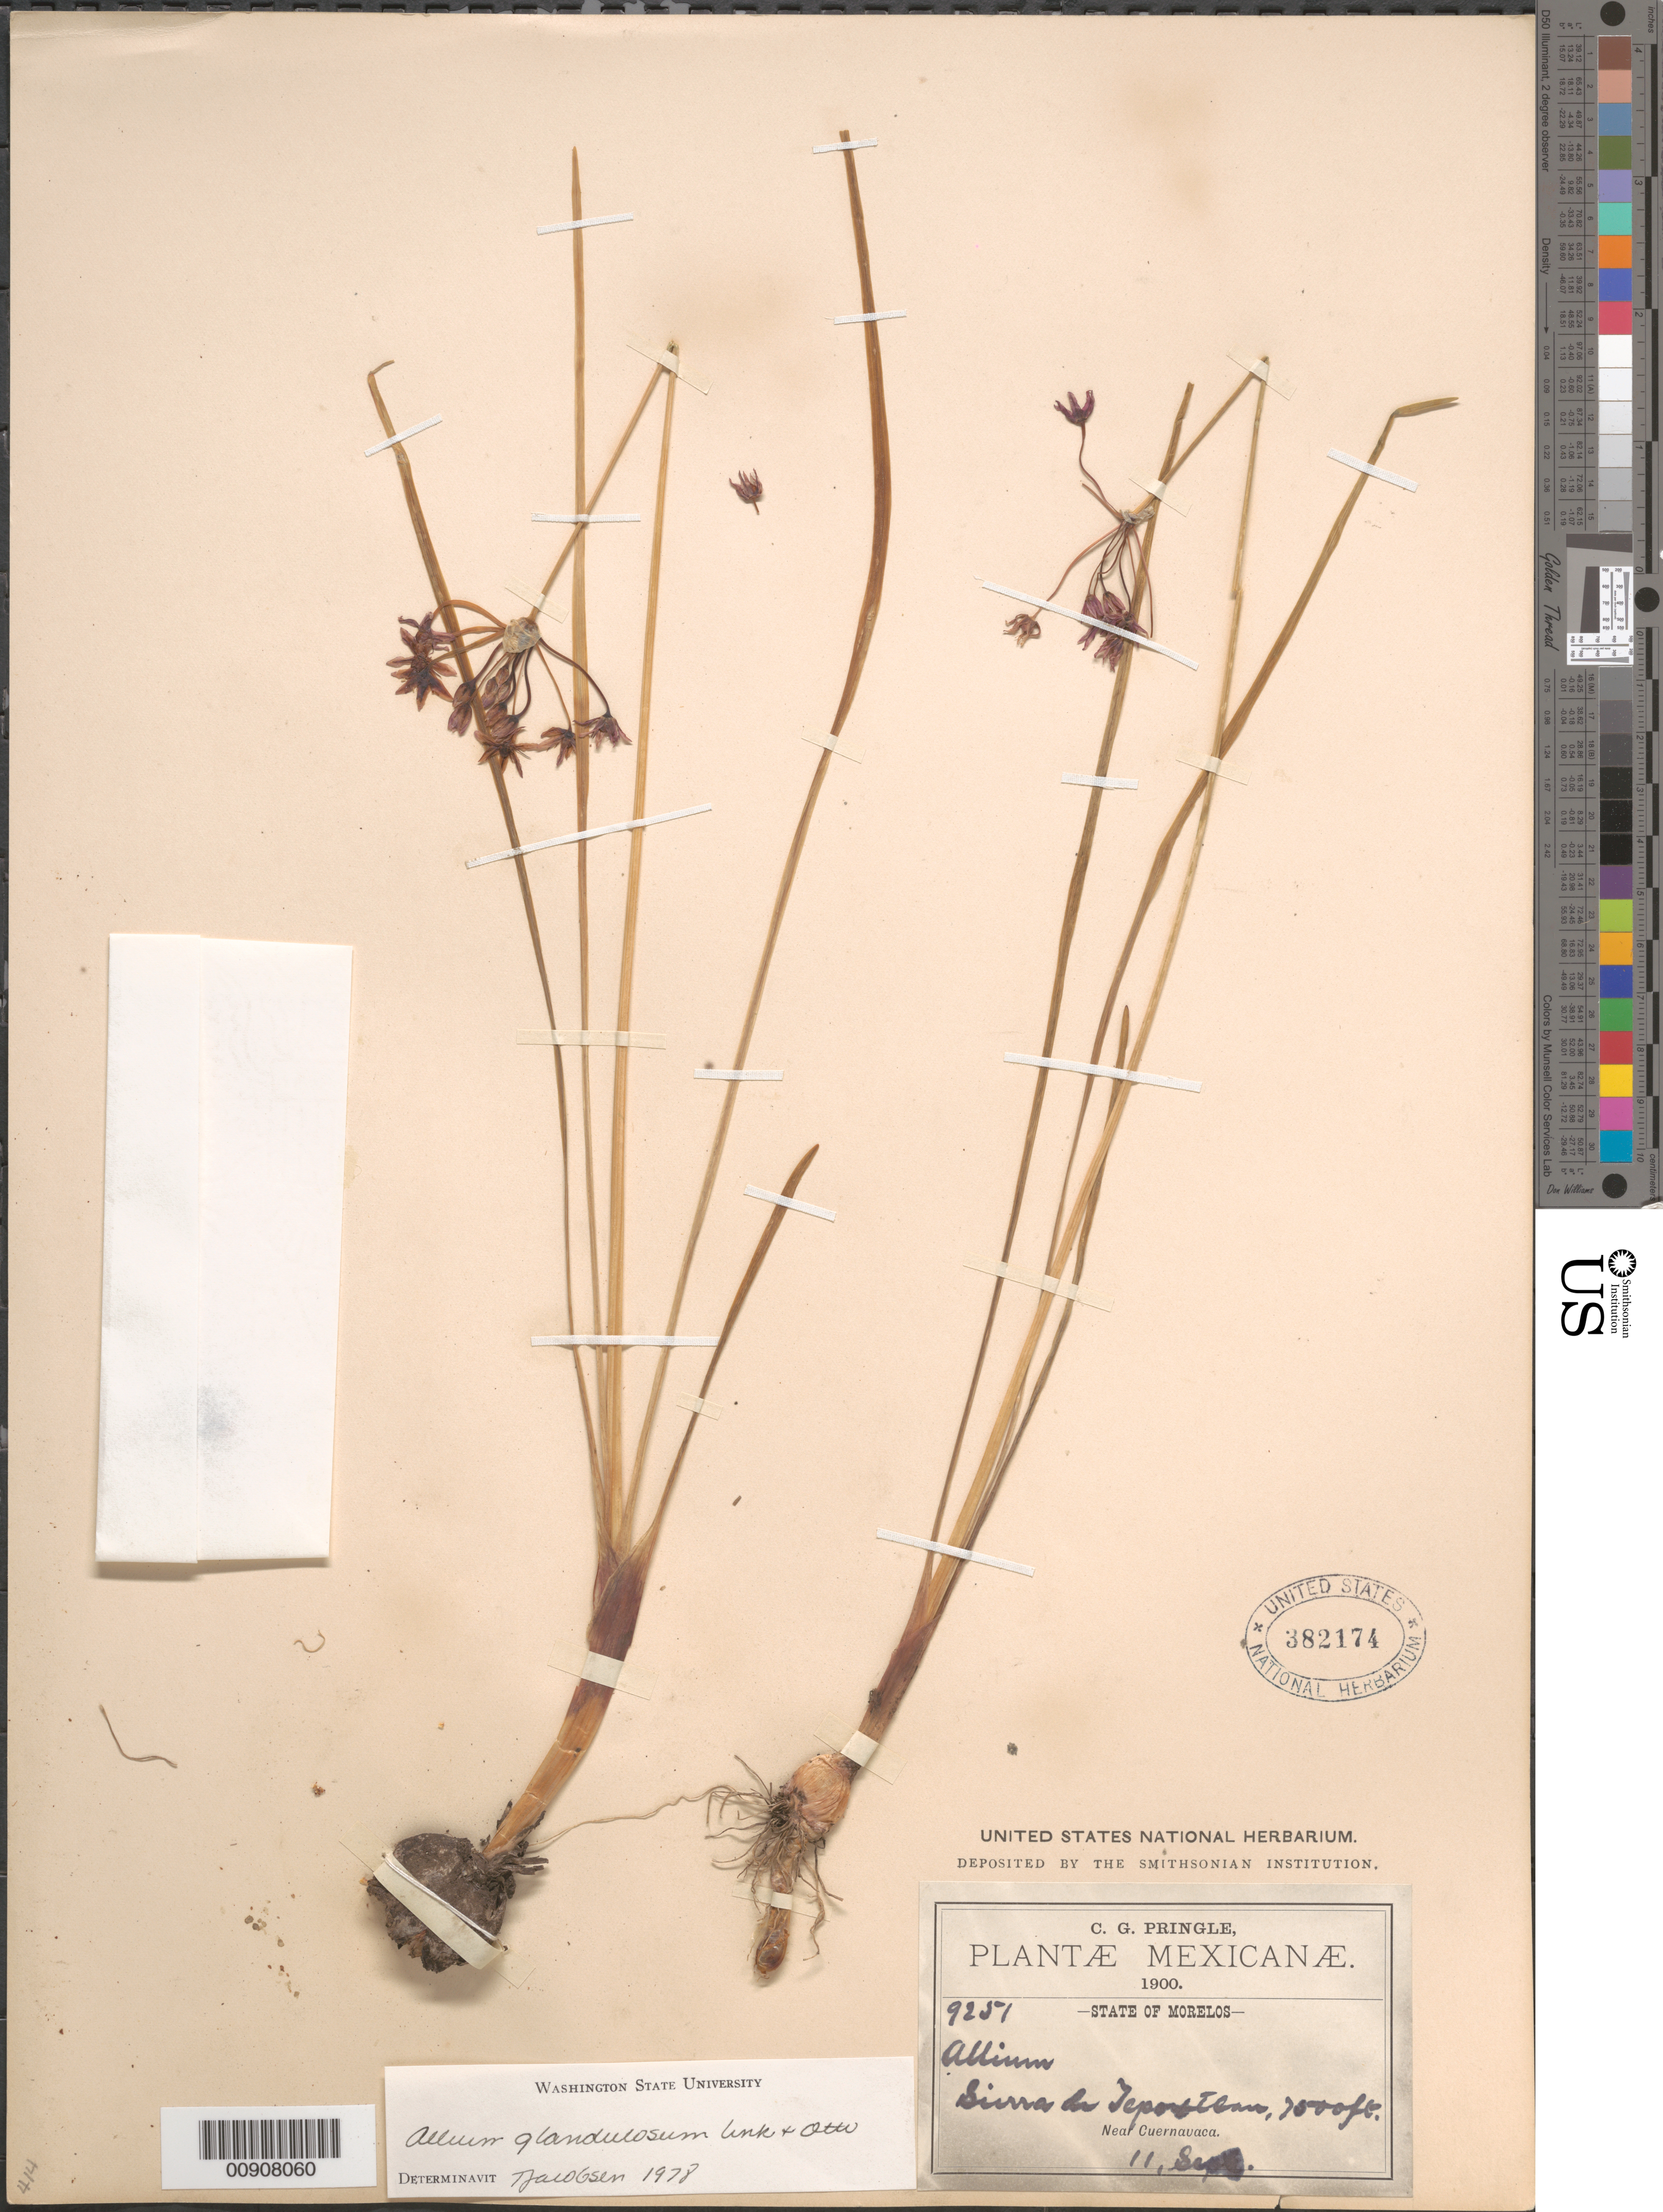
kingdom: Plantae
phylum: Tracheophyta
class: Liliopsida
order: Asparagales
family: Amaryllidaceae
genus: Allium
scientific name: Allium glandulosum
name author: Link & Otto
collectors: C. G. Pringle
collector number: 9251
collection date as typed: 11 Sep 1900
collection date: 1900-09-11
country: Mexico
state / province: Morelos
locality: Sierra de Tepoztlan, near Cuernavaca, State of Morelos.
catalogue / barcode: US 382174